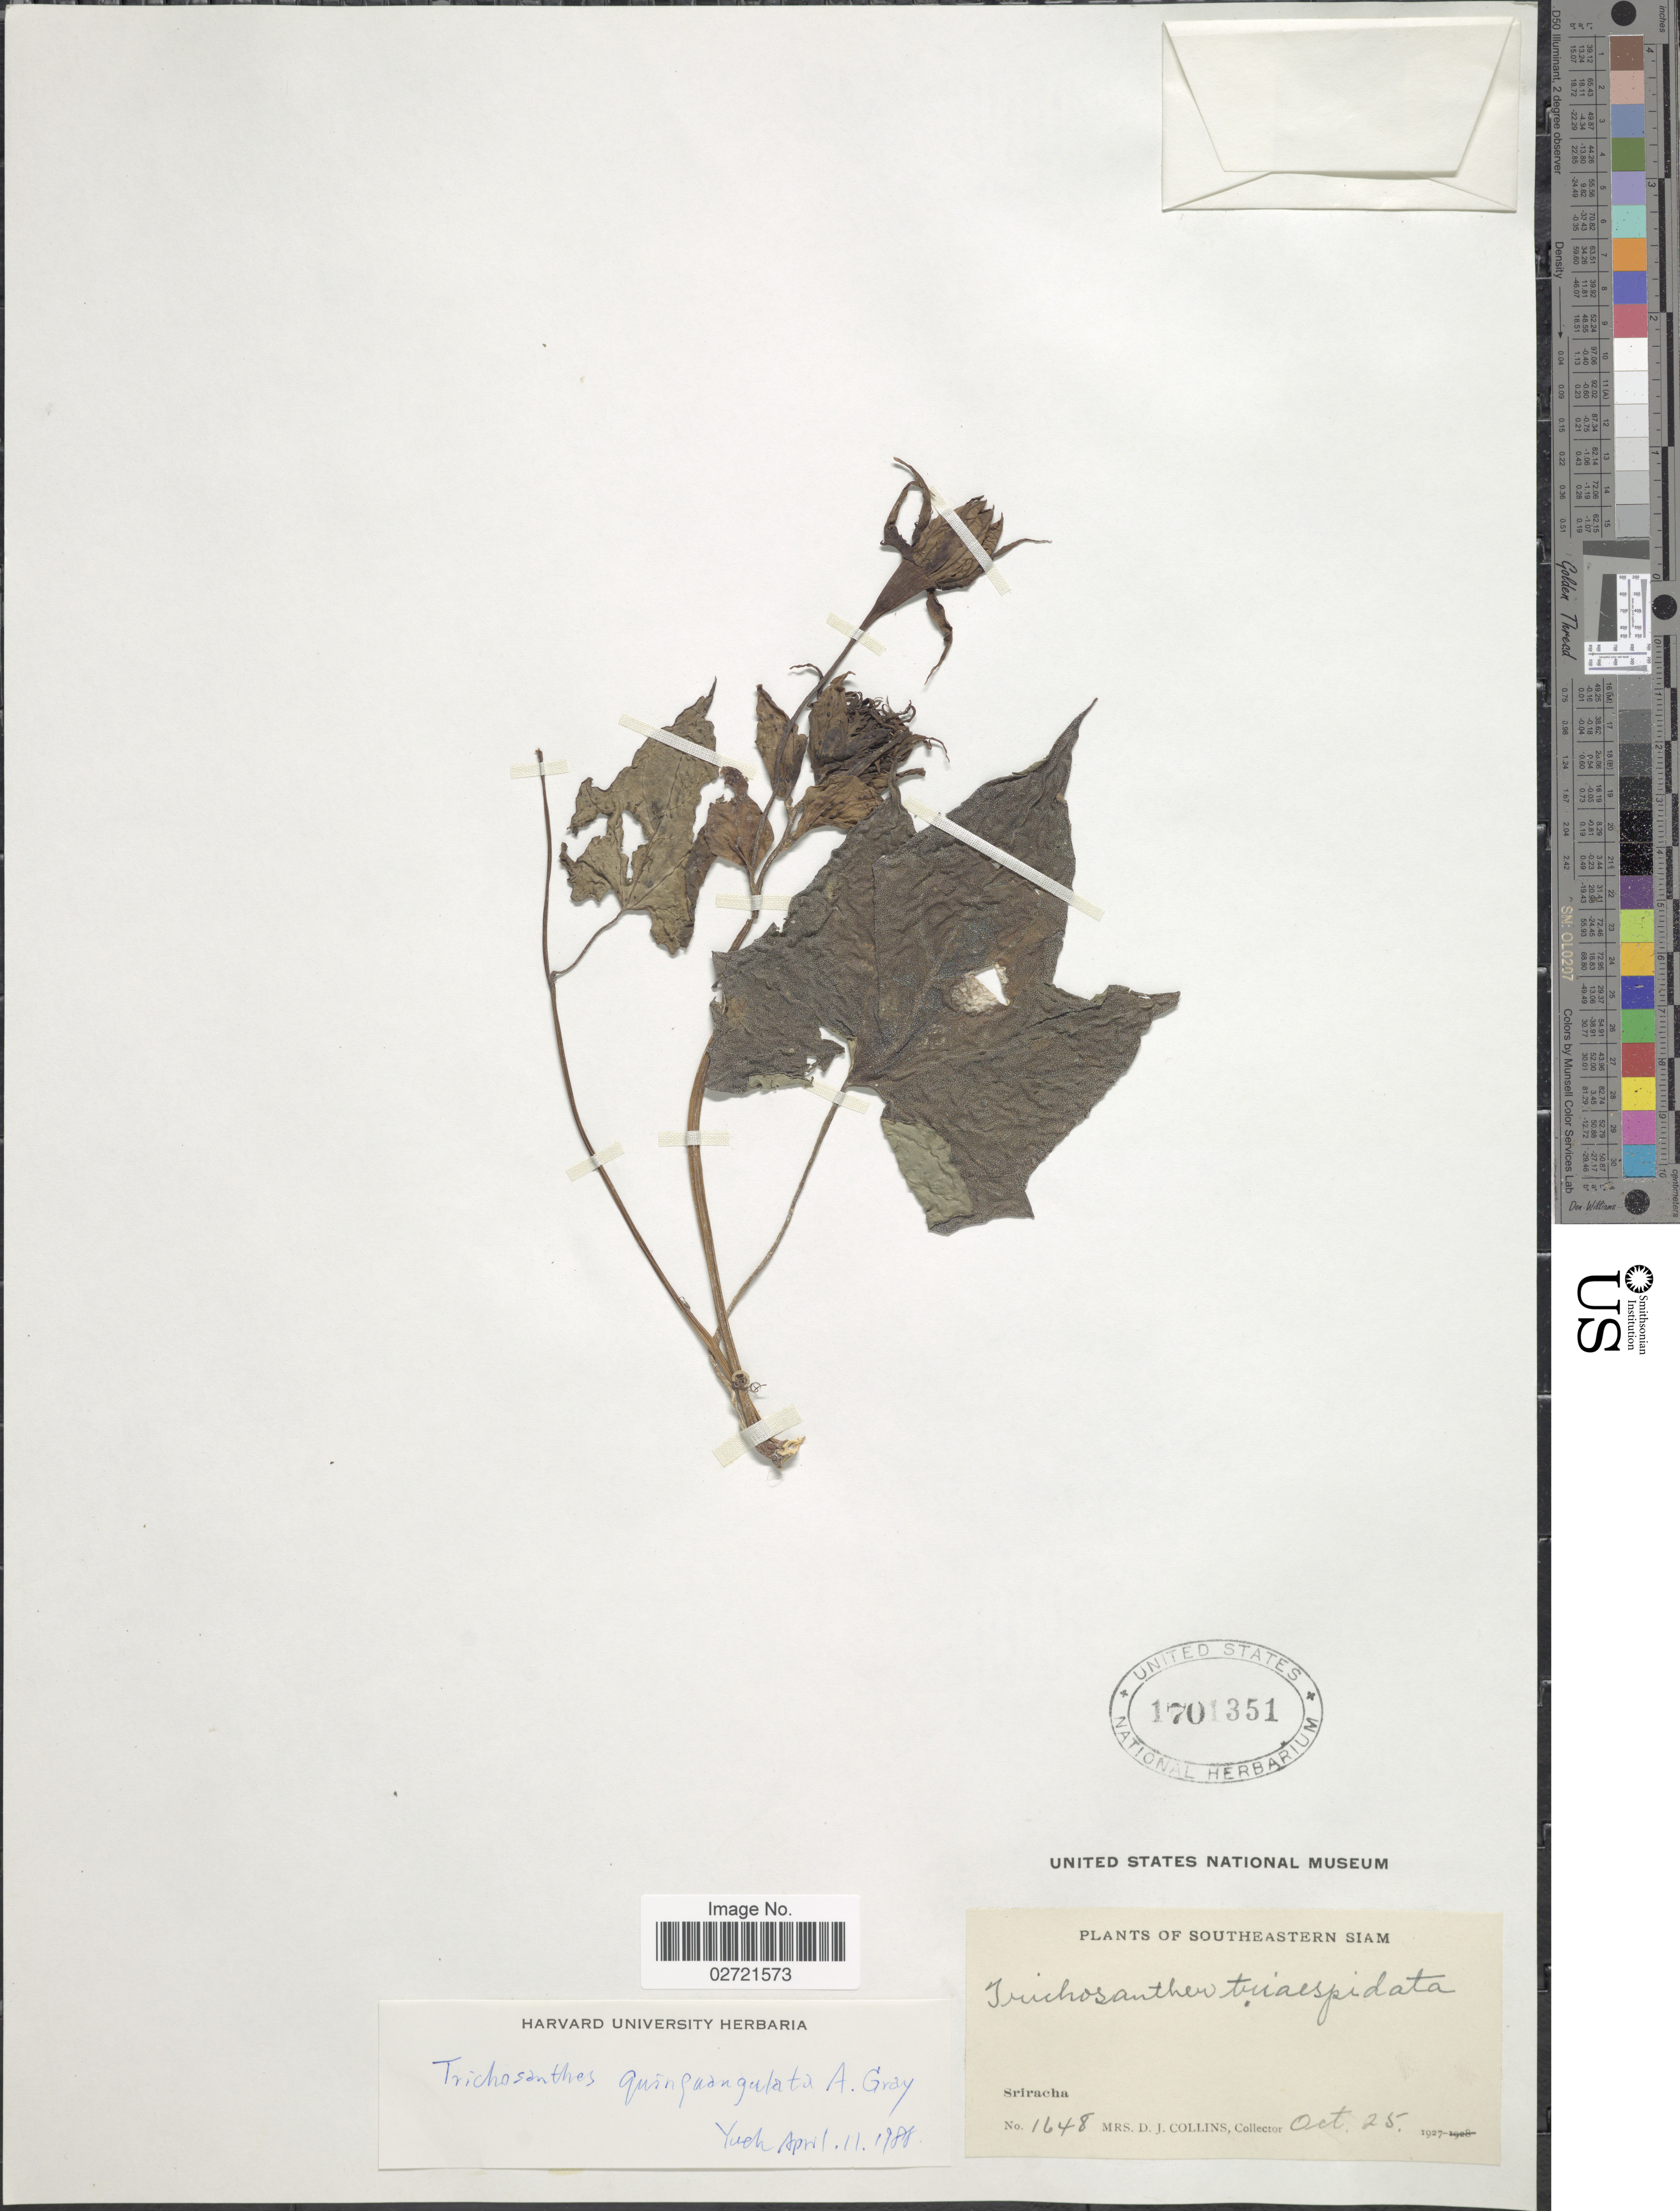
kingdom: Plantae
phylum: Tracheophyta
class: Magnoliopsida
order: Cucurbitales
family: Cucurbitaceae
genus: Trichosanthes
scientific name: Trichosanthes quinquangulata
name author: A. Gray in Wilkes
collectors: Mrs. D. J. Collins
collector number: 1648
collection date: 1927-10-25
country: Thailand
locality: Southeastern Siam, Sriracha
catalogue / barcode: US 1701351